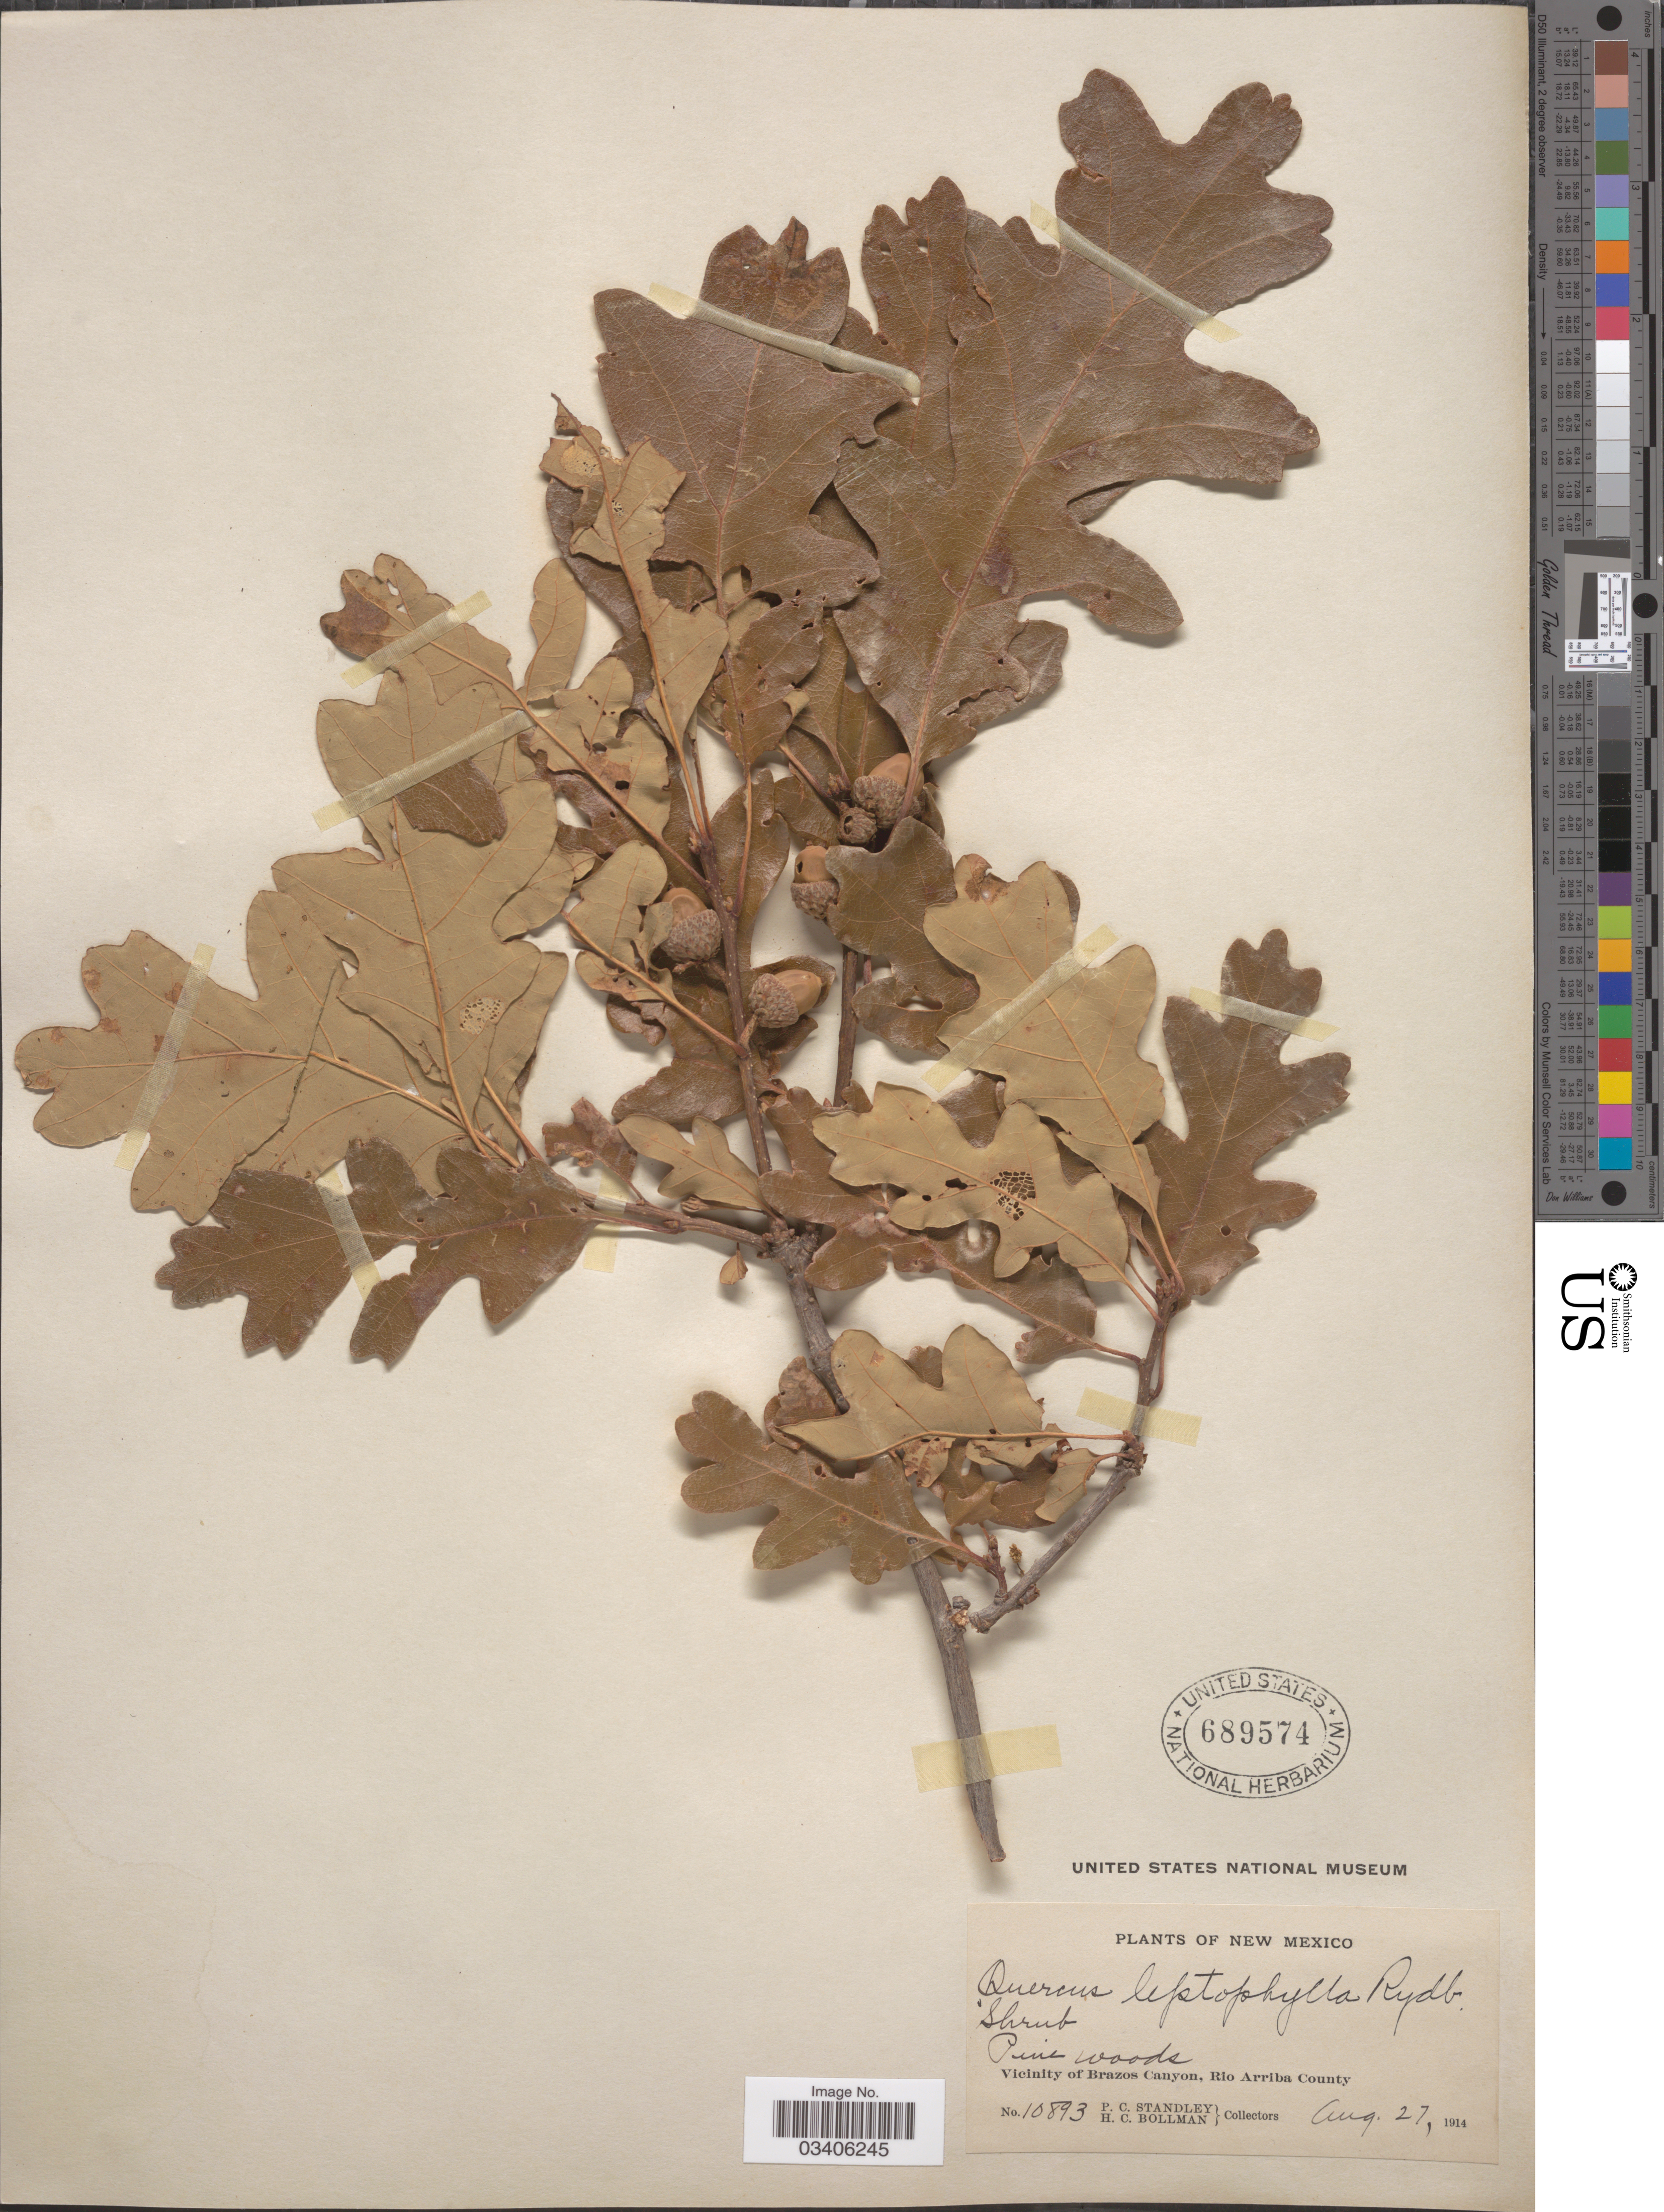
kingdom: Plantae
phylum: Tracheophyta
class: Magnoliopsida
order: Fagales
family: Fagaceae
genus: Quercus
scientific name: Quercus leptophylla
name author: Rydb.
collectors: P. C. Standley & H. C. Bollman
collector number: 10893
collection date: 1914-08-27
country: United States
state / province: New Mexico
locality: Pine woods. Vicinity of Brazos Canyon, Rio Arriba County.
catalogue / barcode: US 689574